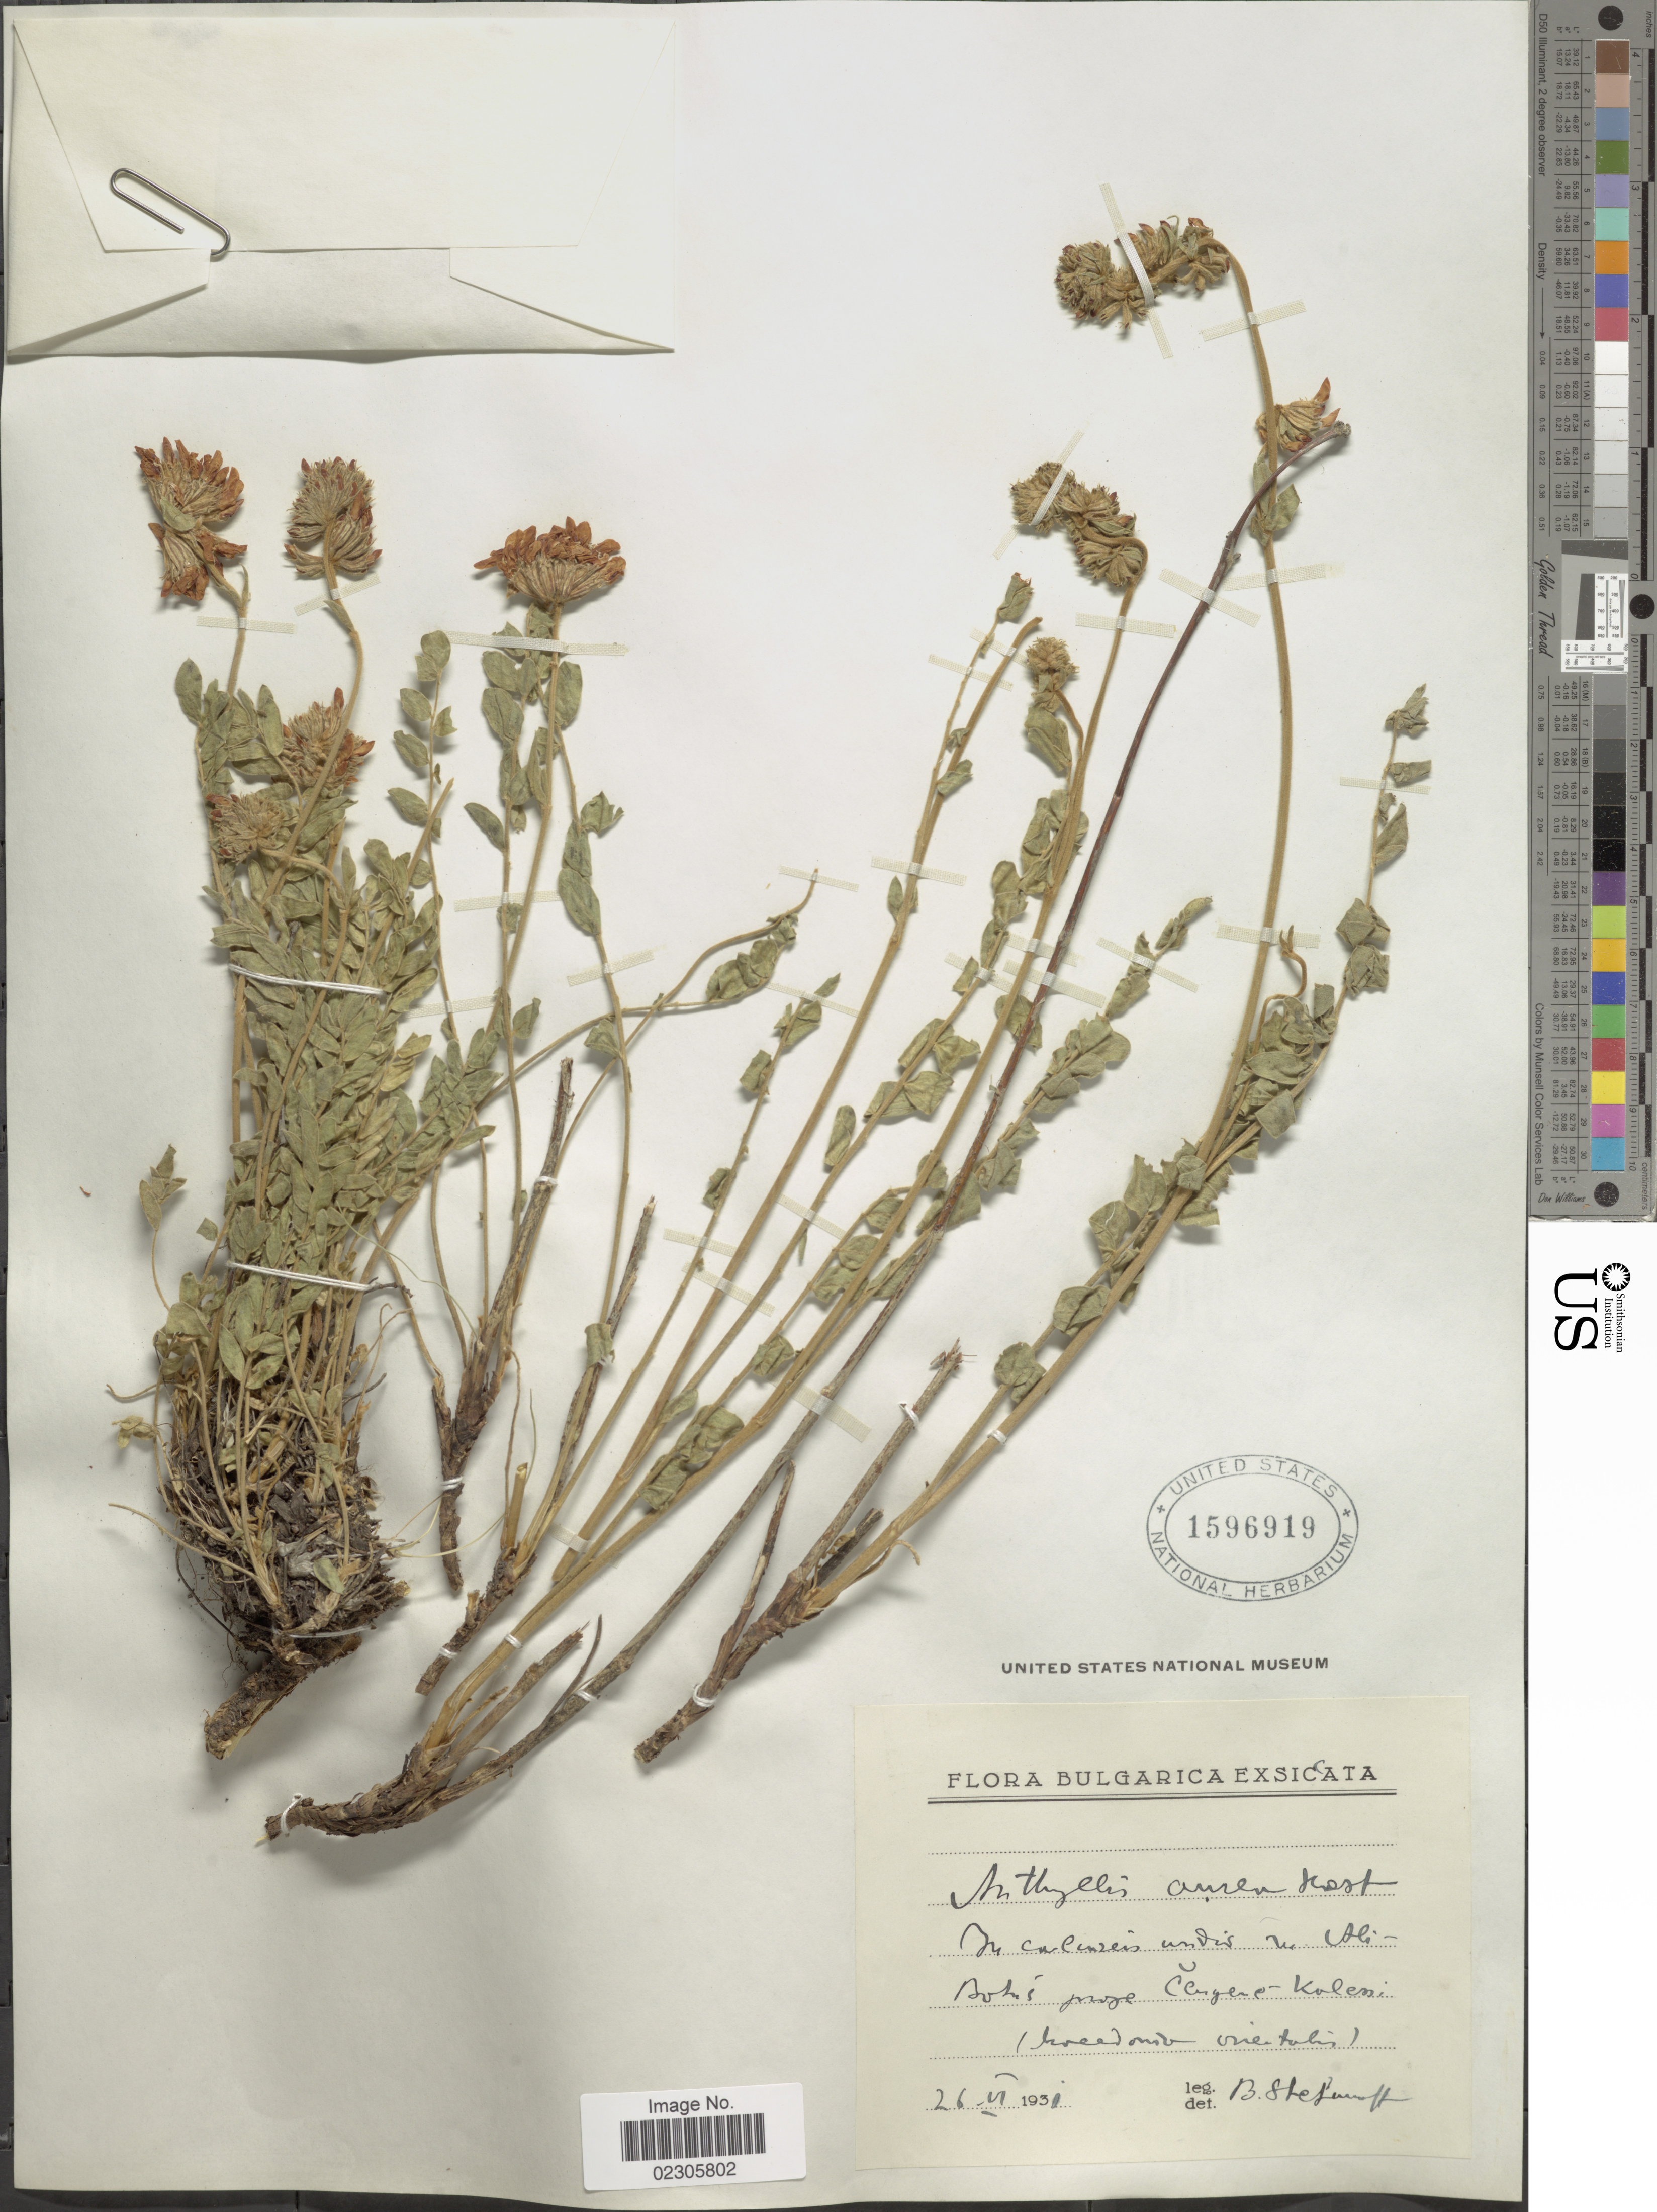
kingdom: Plantae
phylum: Tracheophyta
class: Magnoliopsida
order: Fabales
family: Fabaceae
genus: Anthyllis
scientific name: Anthyllis aurea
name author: Welden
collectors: B. Stefanoff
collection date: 1931-06-26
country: Bulgaria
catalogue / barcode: US 1596919